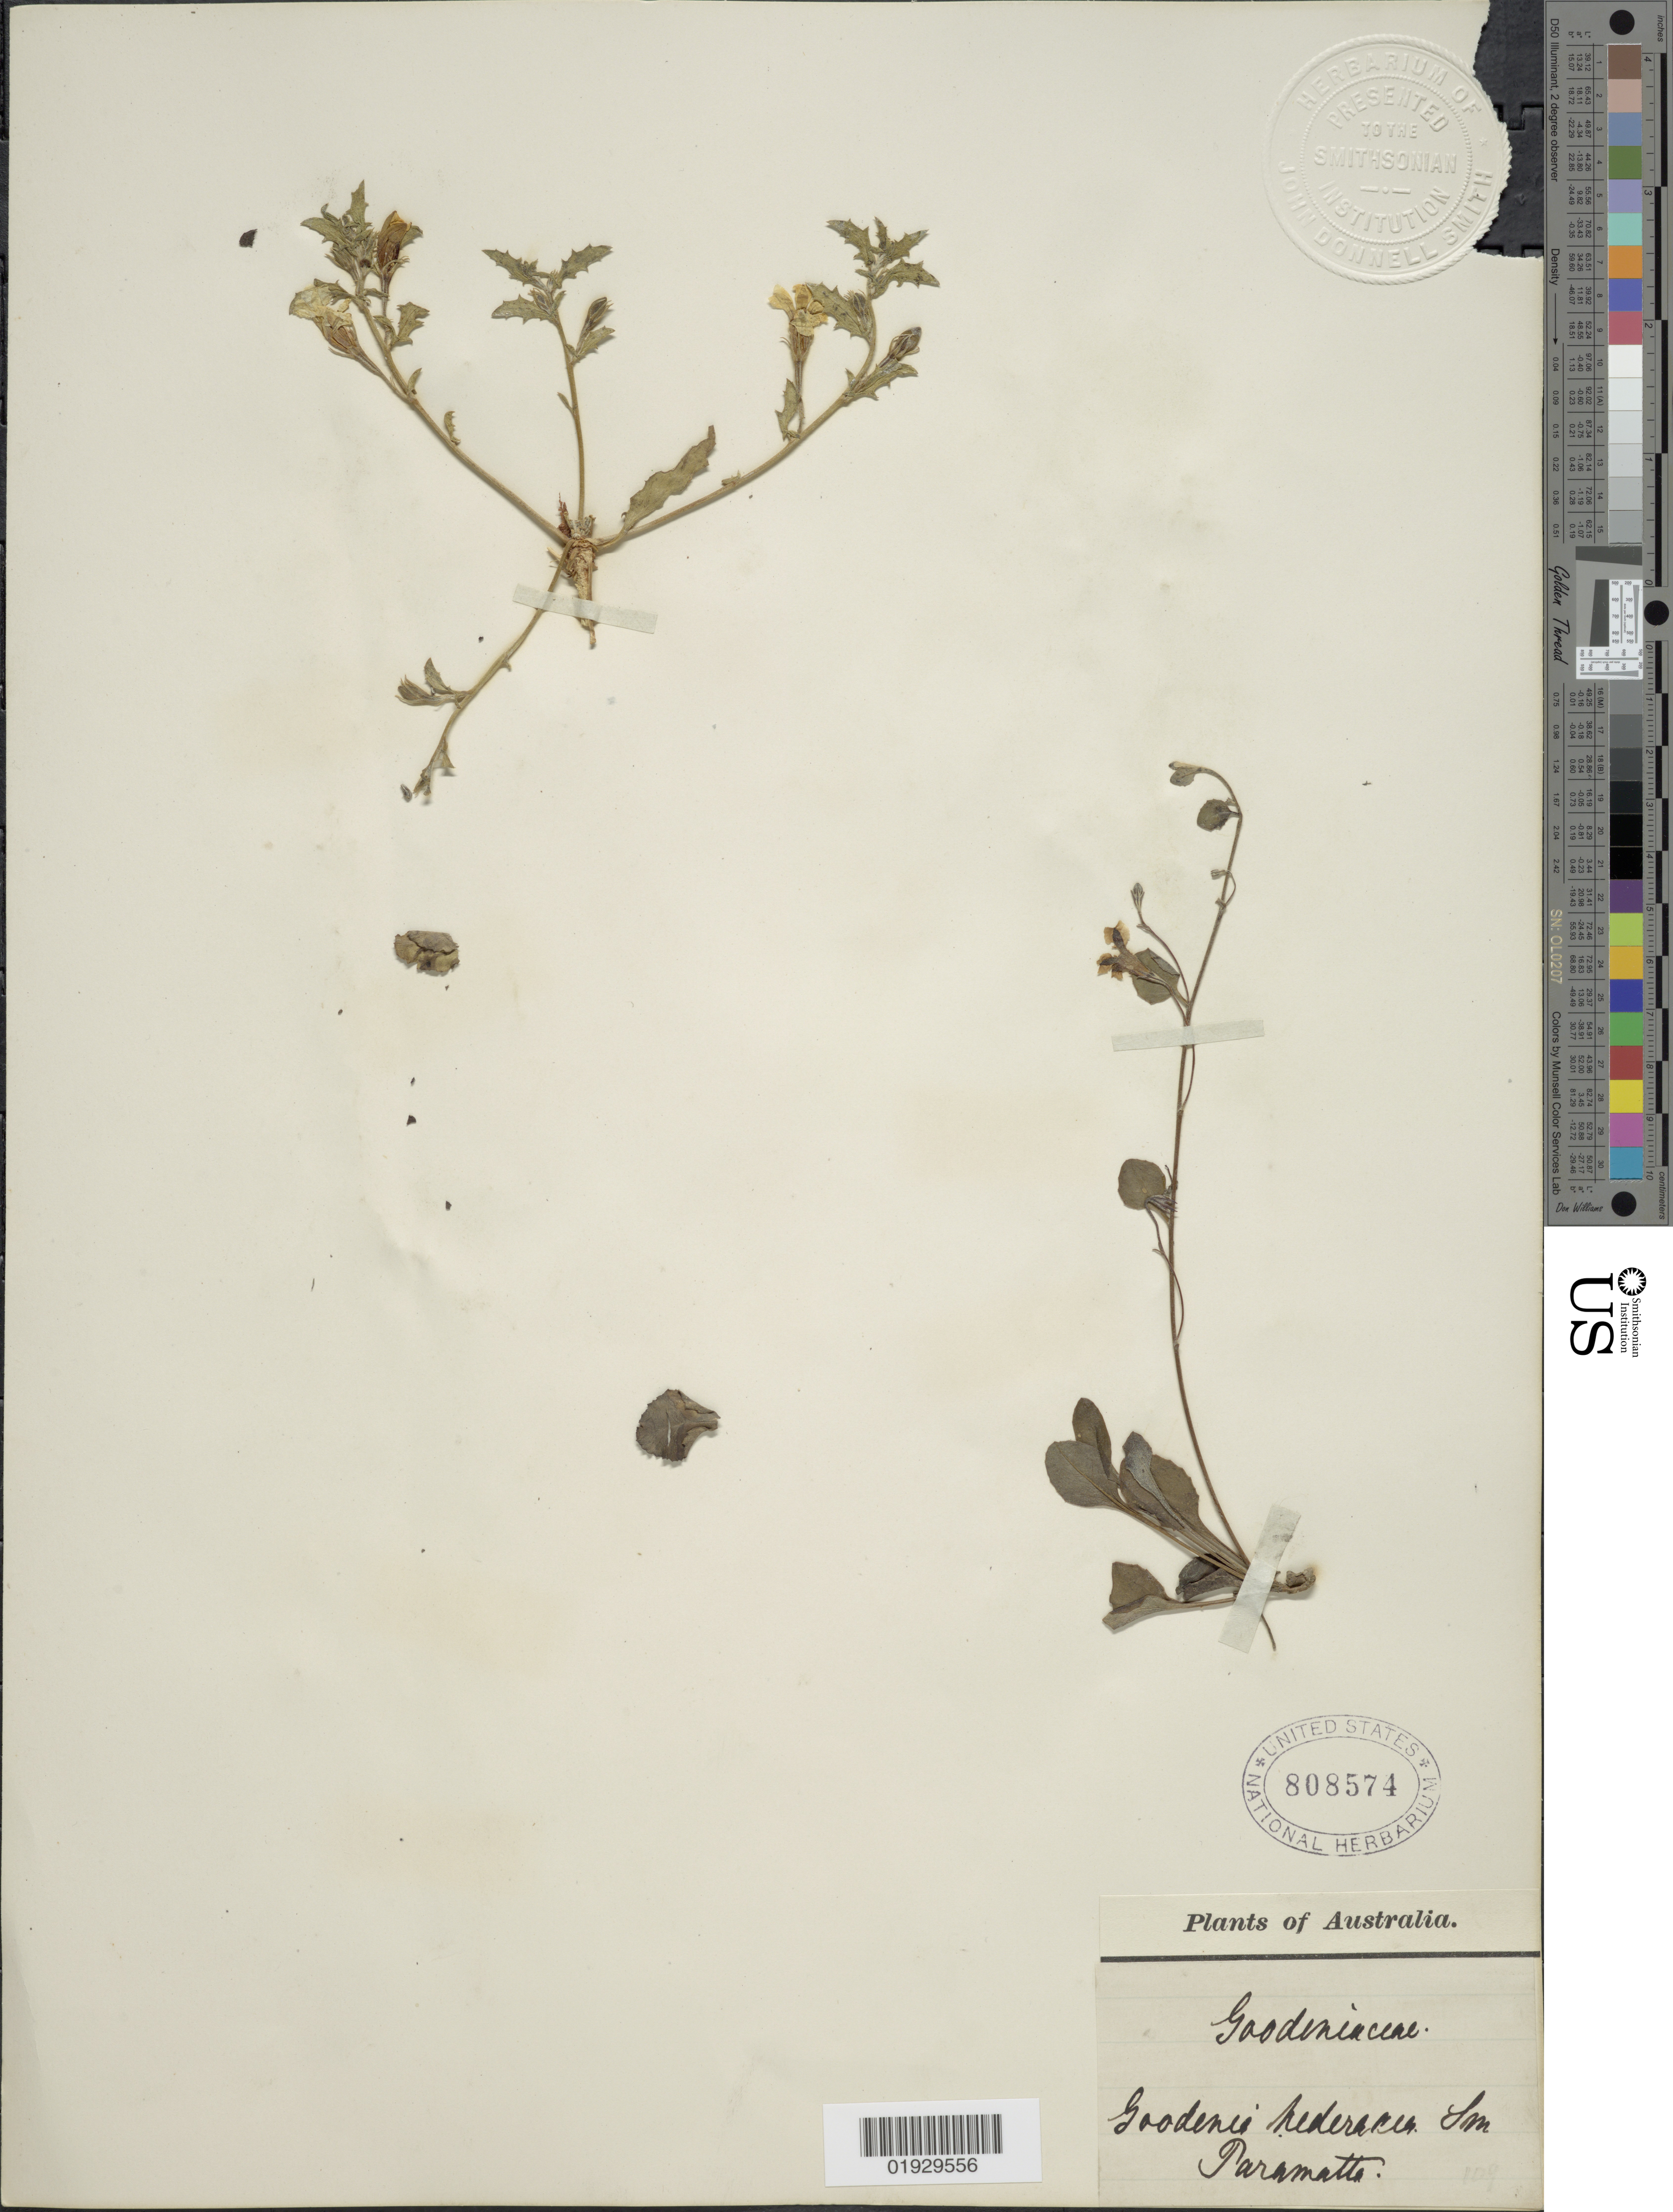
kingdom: Plantae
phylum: Tracheophyta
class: Magnoliopsida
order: Asterales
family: Goodeniaceae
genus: Goodenia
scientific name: Goodenia hederacea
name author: Sm.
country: Australia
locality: Paramatta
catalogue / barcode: US 808574